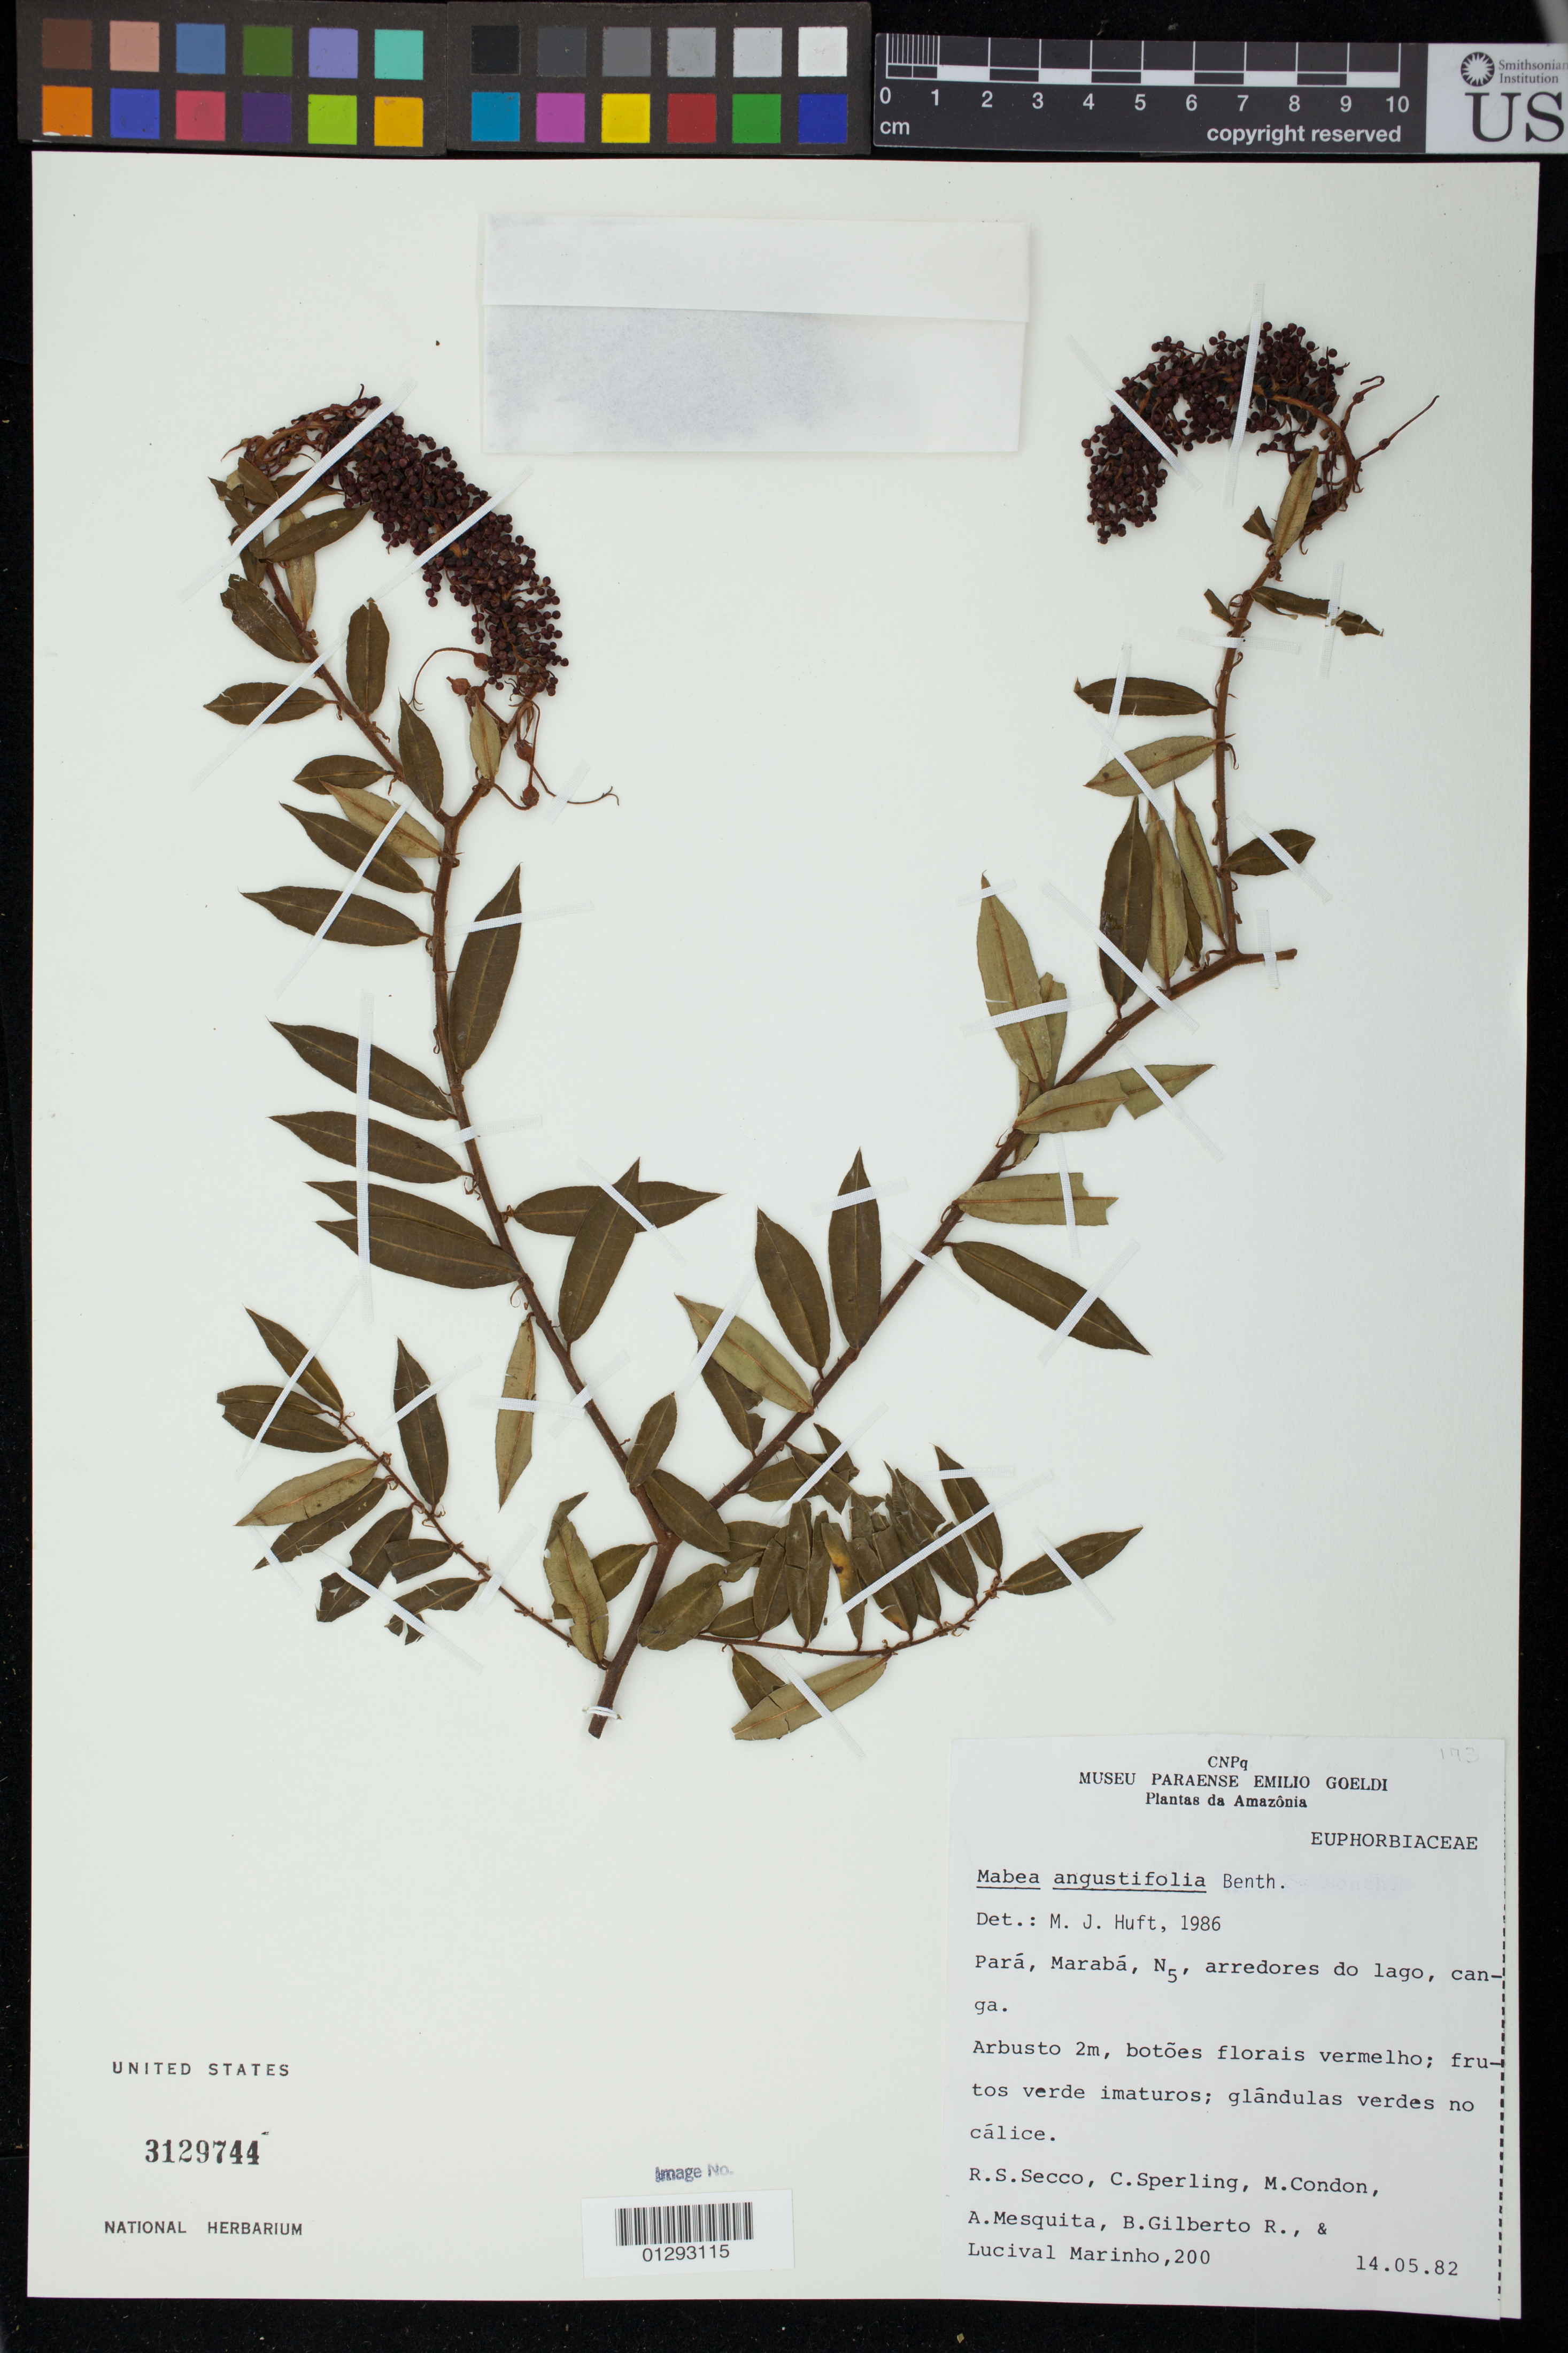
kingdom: Plantae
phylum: Tracheophyta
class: Magnoliopsida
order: Malpighiales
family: Euphorbiaceae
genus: Mabea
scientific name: Mabea angustifolia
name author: Spruce ex Benth.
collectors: R. S. Secco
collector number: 200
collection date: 1982-05-14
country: Brazil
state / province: Para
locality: Maraba, N5, arredores do lago, canga.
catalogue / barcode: US 3129744